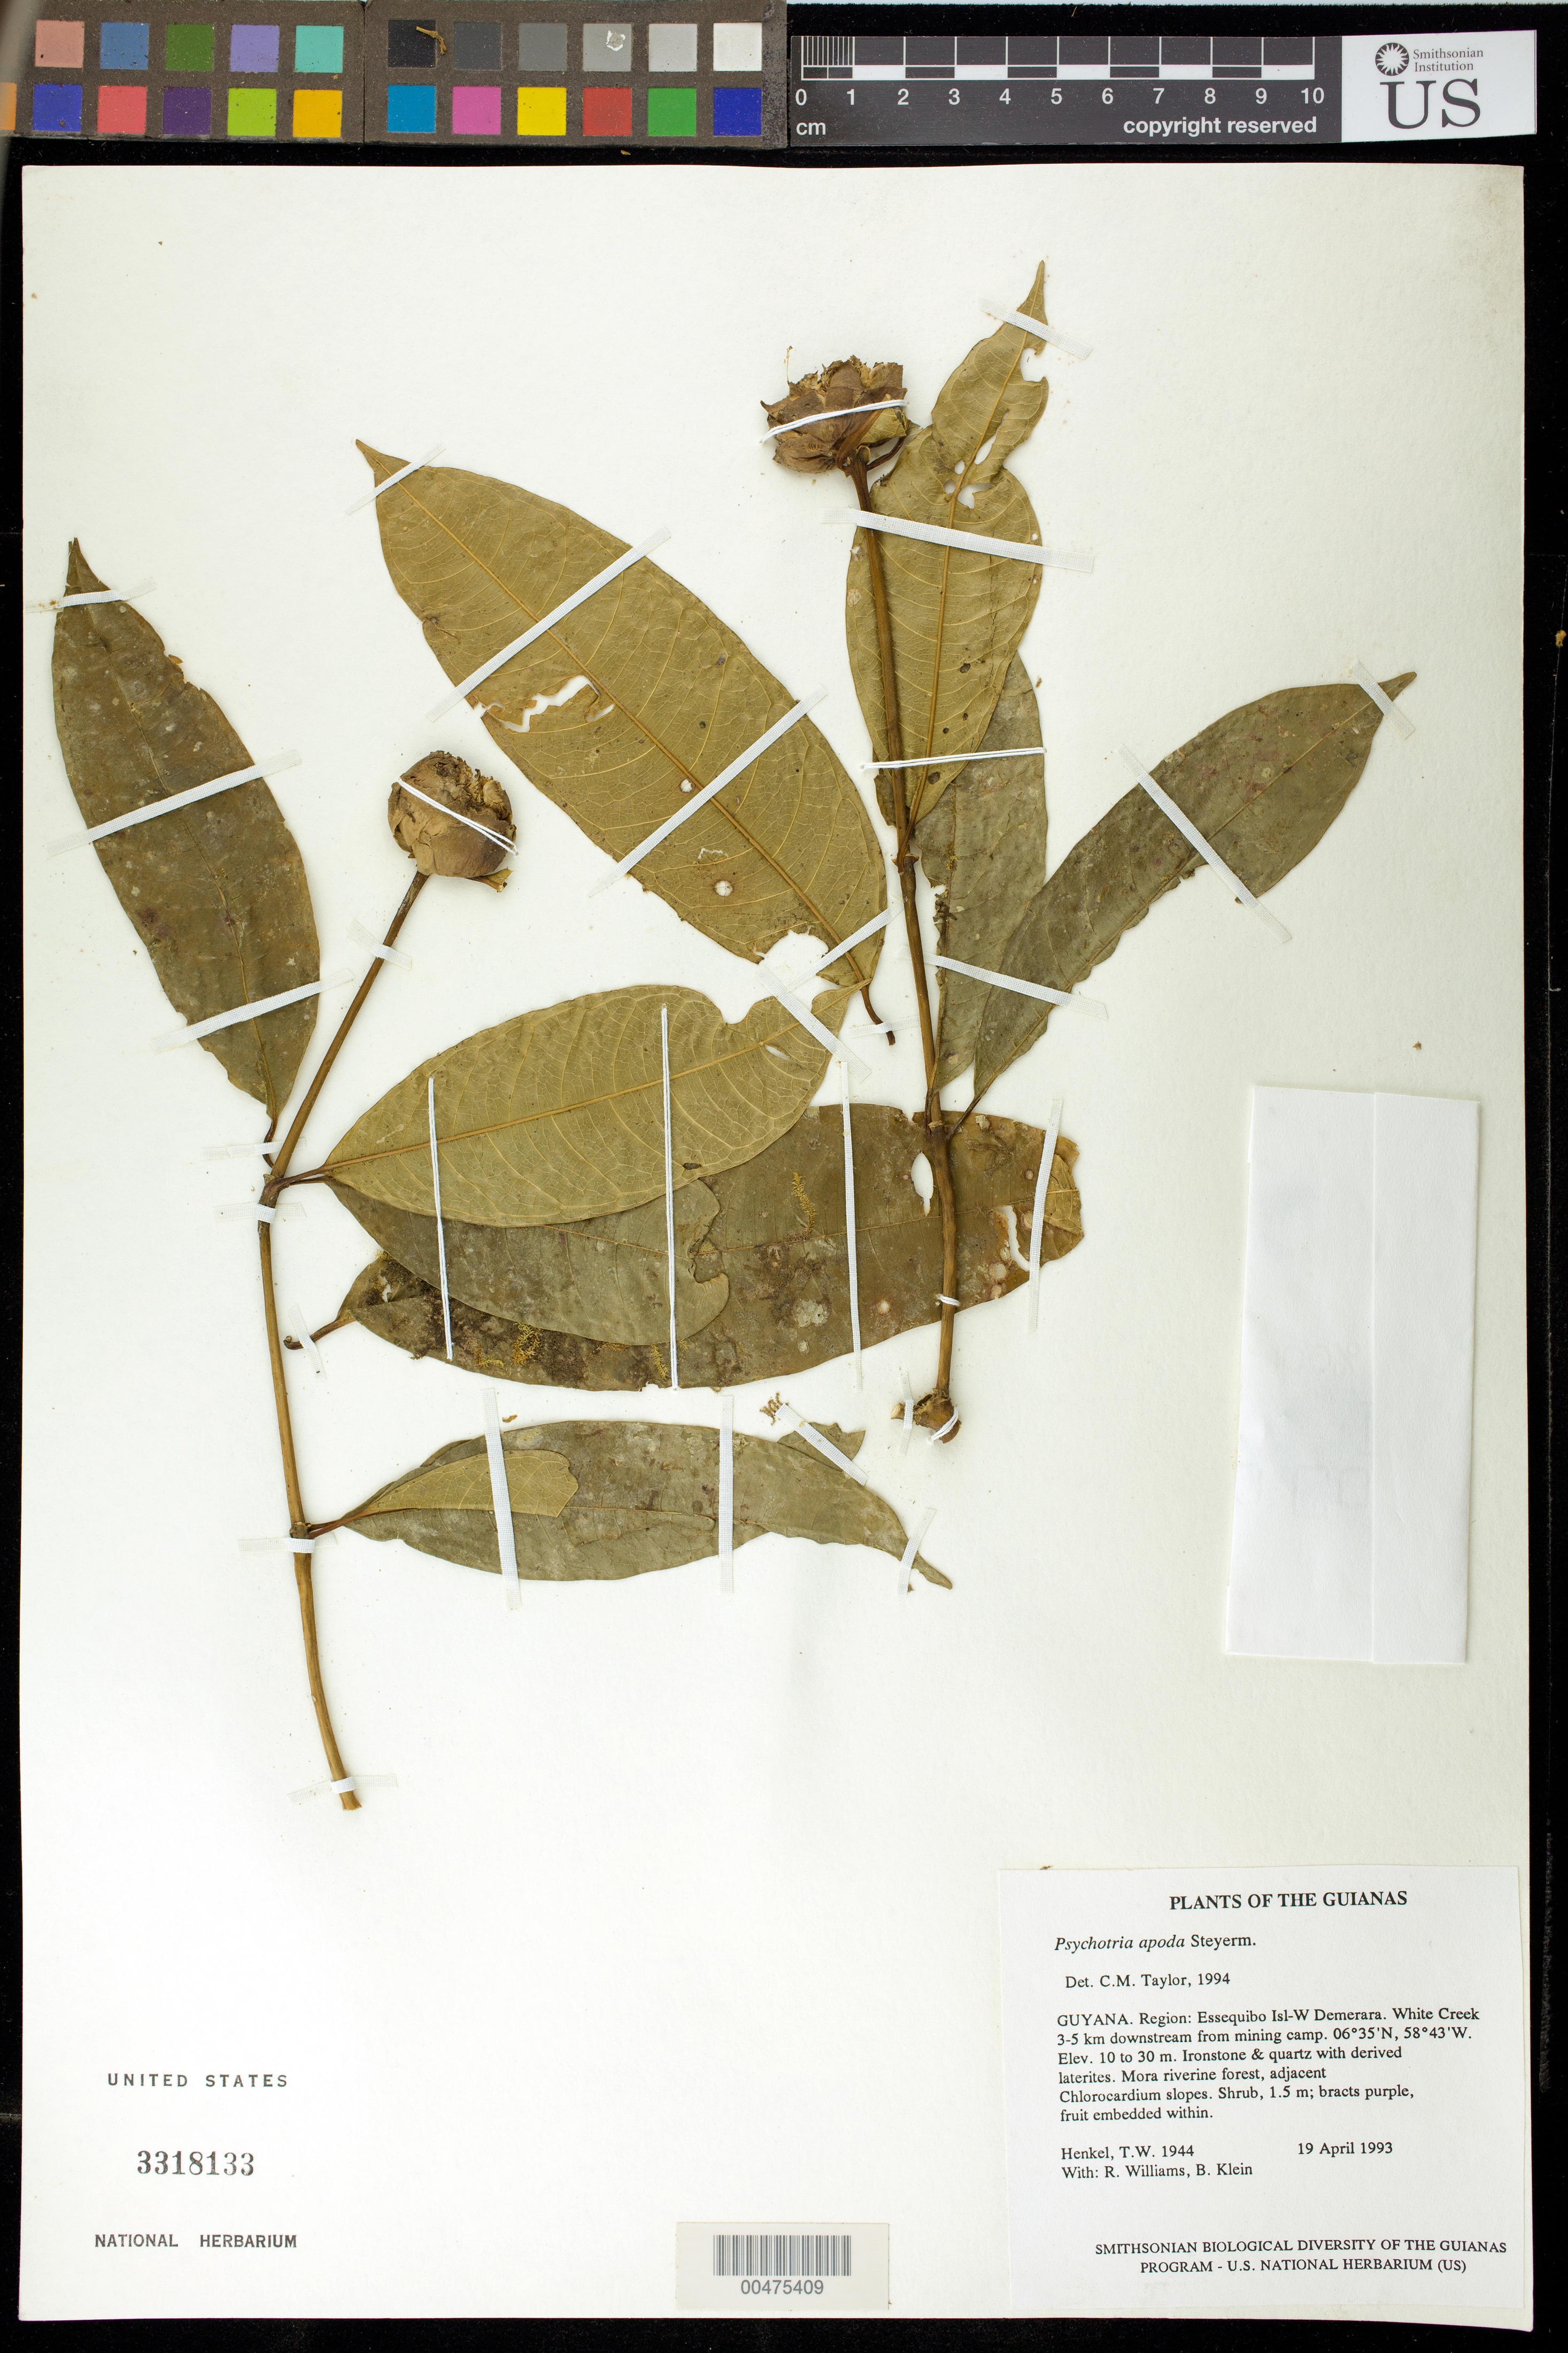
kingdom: Plantae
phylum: Tracheophyta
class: Magnoliopsida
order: Gentianales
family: Rubiaceae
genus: Palicourea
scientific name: Palicourea apoda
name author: (Steyerm.) Delprete & J.H. Kirkbr.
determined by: Kirkbride, J. H., Jr.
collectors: T. Henkel, R. Williams & B. Klein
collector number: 1944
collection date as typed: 19 April 1993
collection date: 1993-04-19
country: Guyana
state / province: Essequibo Isl-W. Demerara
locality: White Creek 3-5 km downstream from mining camp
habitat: Ironstone & quartz with derived laterites. Mora riverine forest, adjacent Chlorocardium slopes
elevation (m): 10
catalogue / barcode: US 3318133